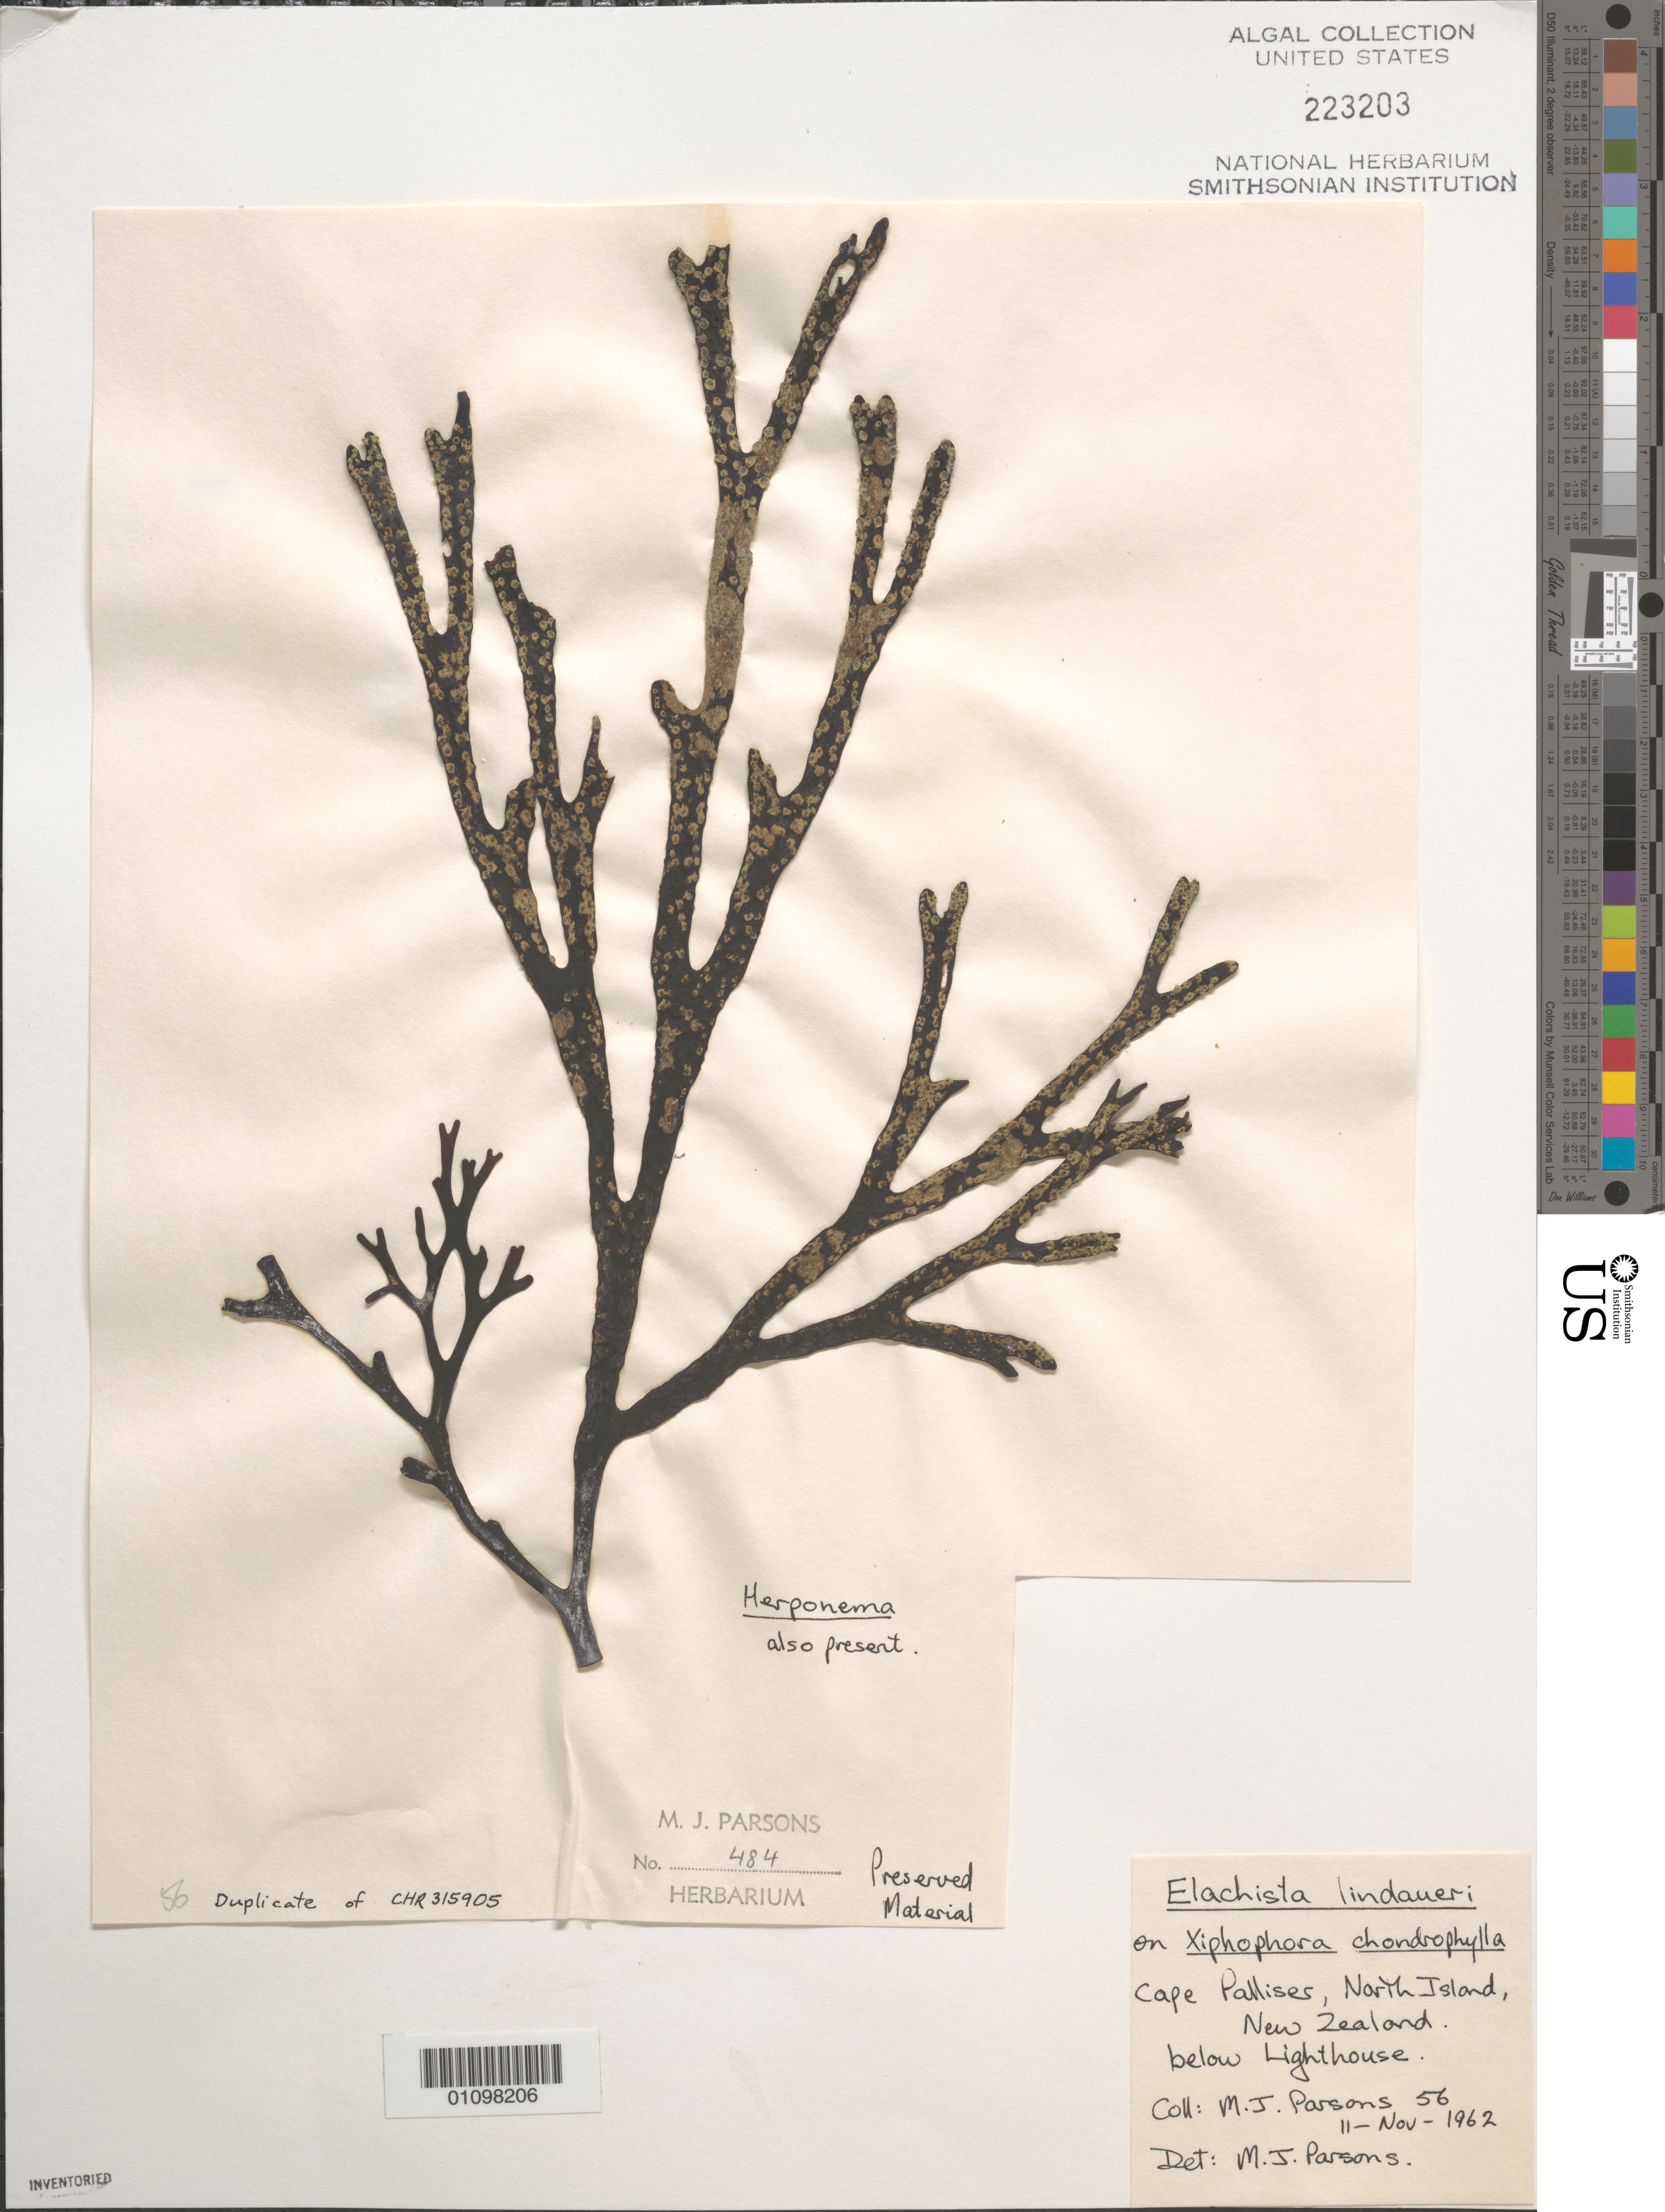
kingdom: Chromista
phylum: Ochrophyta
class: Phaeophyceae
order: Ectocarpales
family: Chordariaceae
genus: Elachista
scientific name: Elachista lindaueri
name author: V.J. Chapm.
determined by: Parsons, M. J.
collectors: M. Parsons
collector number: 56 & 484 & Duplicate of CHR 315905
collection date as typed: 11 Nov 1962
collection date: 1962-11-11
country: New Zealand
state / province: Wellington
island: North Island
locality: Cape Palliser, below [Cape Palliser] Lighthouse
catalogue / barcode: US 223203